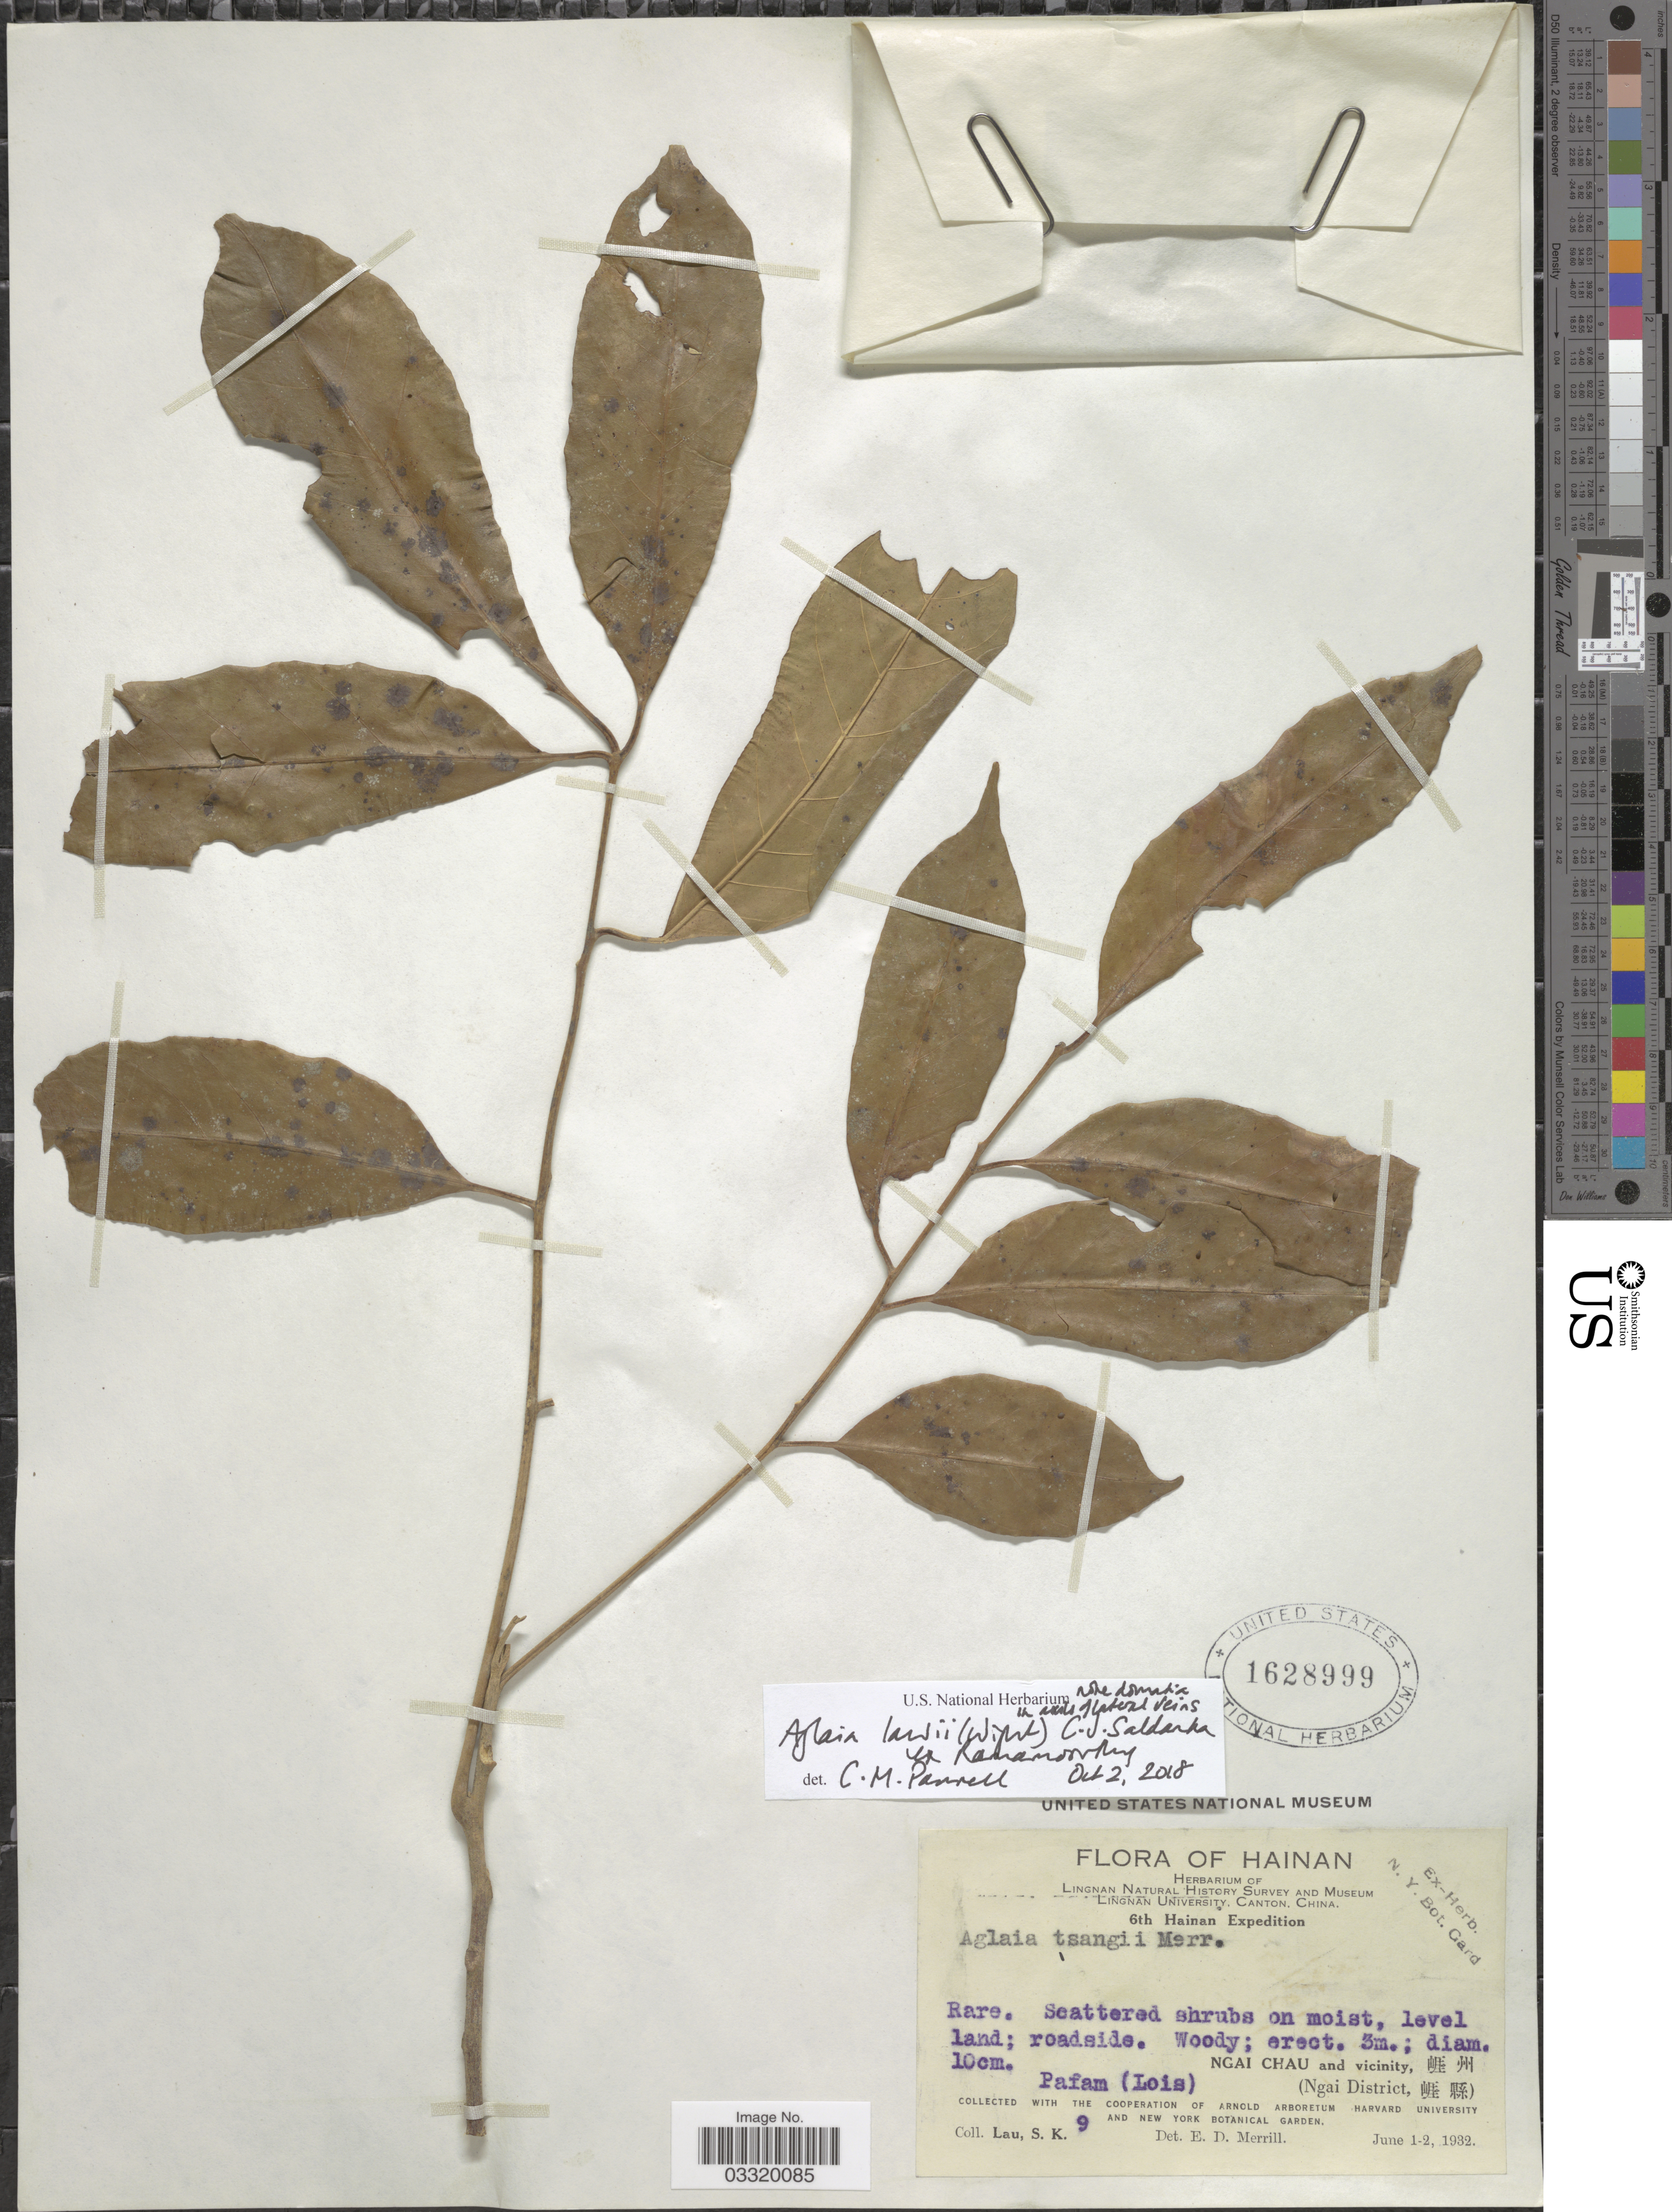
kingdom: Plantae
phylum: Tracheophyta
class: Magnoliopsida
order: Sapindales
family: Meliaceae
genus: Aglaia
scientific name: Aglaia lawii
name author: (Wight) C.J. Saldanha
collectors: S. K. Lau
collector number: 9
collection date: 1932-06-01/1932-06-02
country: China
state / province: Hainan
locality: Ngai Chau and vicinity. (Ngai District). Pafam (Lois).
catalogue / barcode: US 1628999